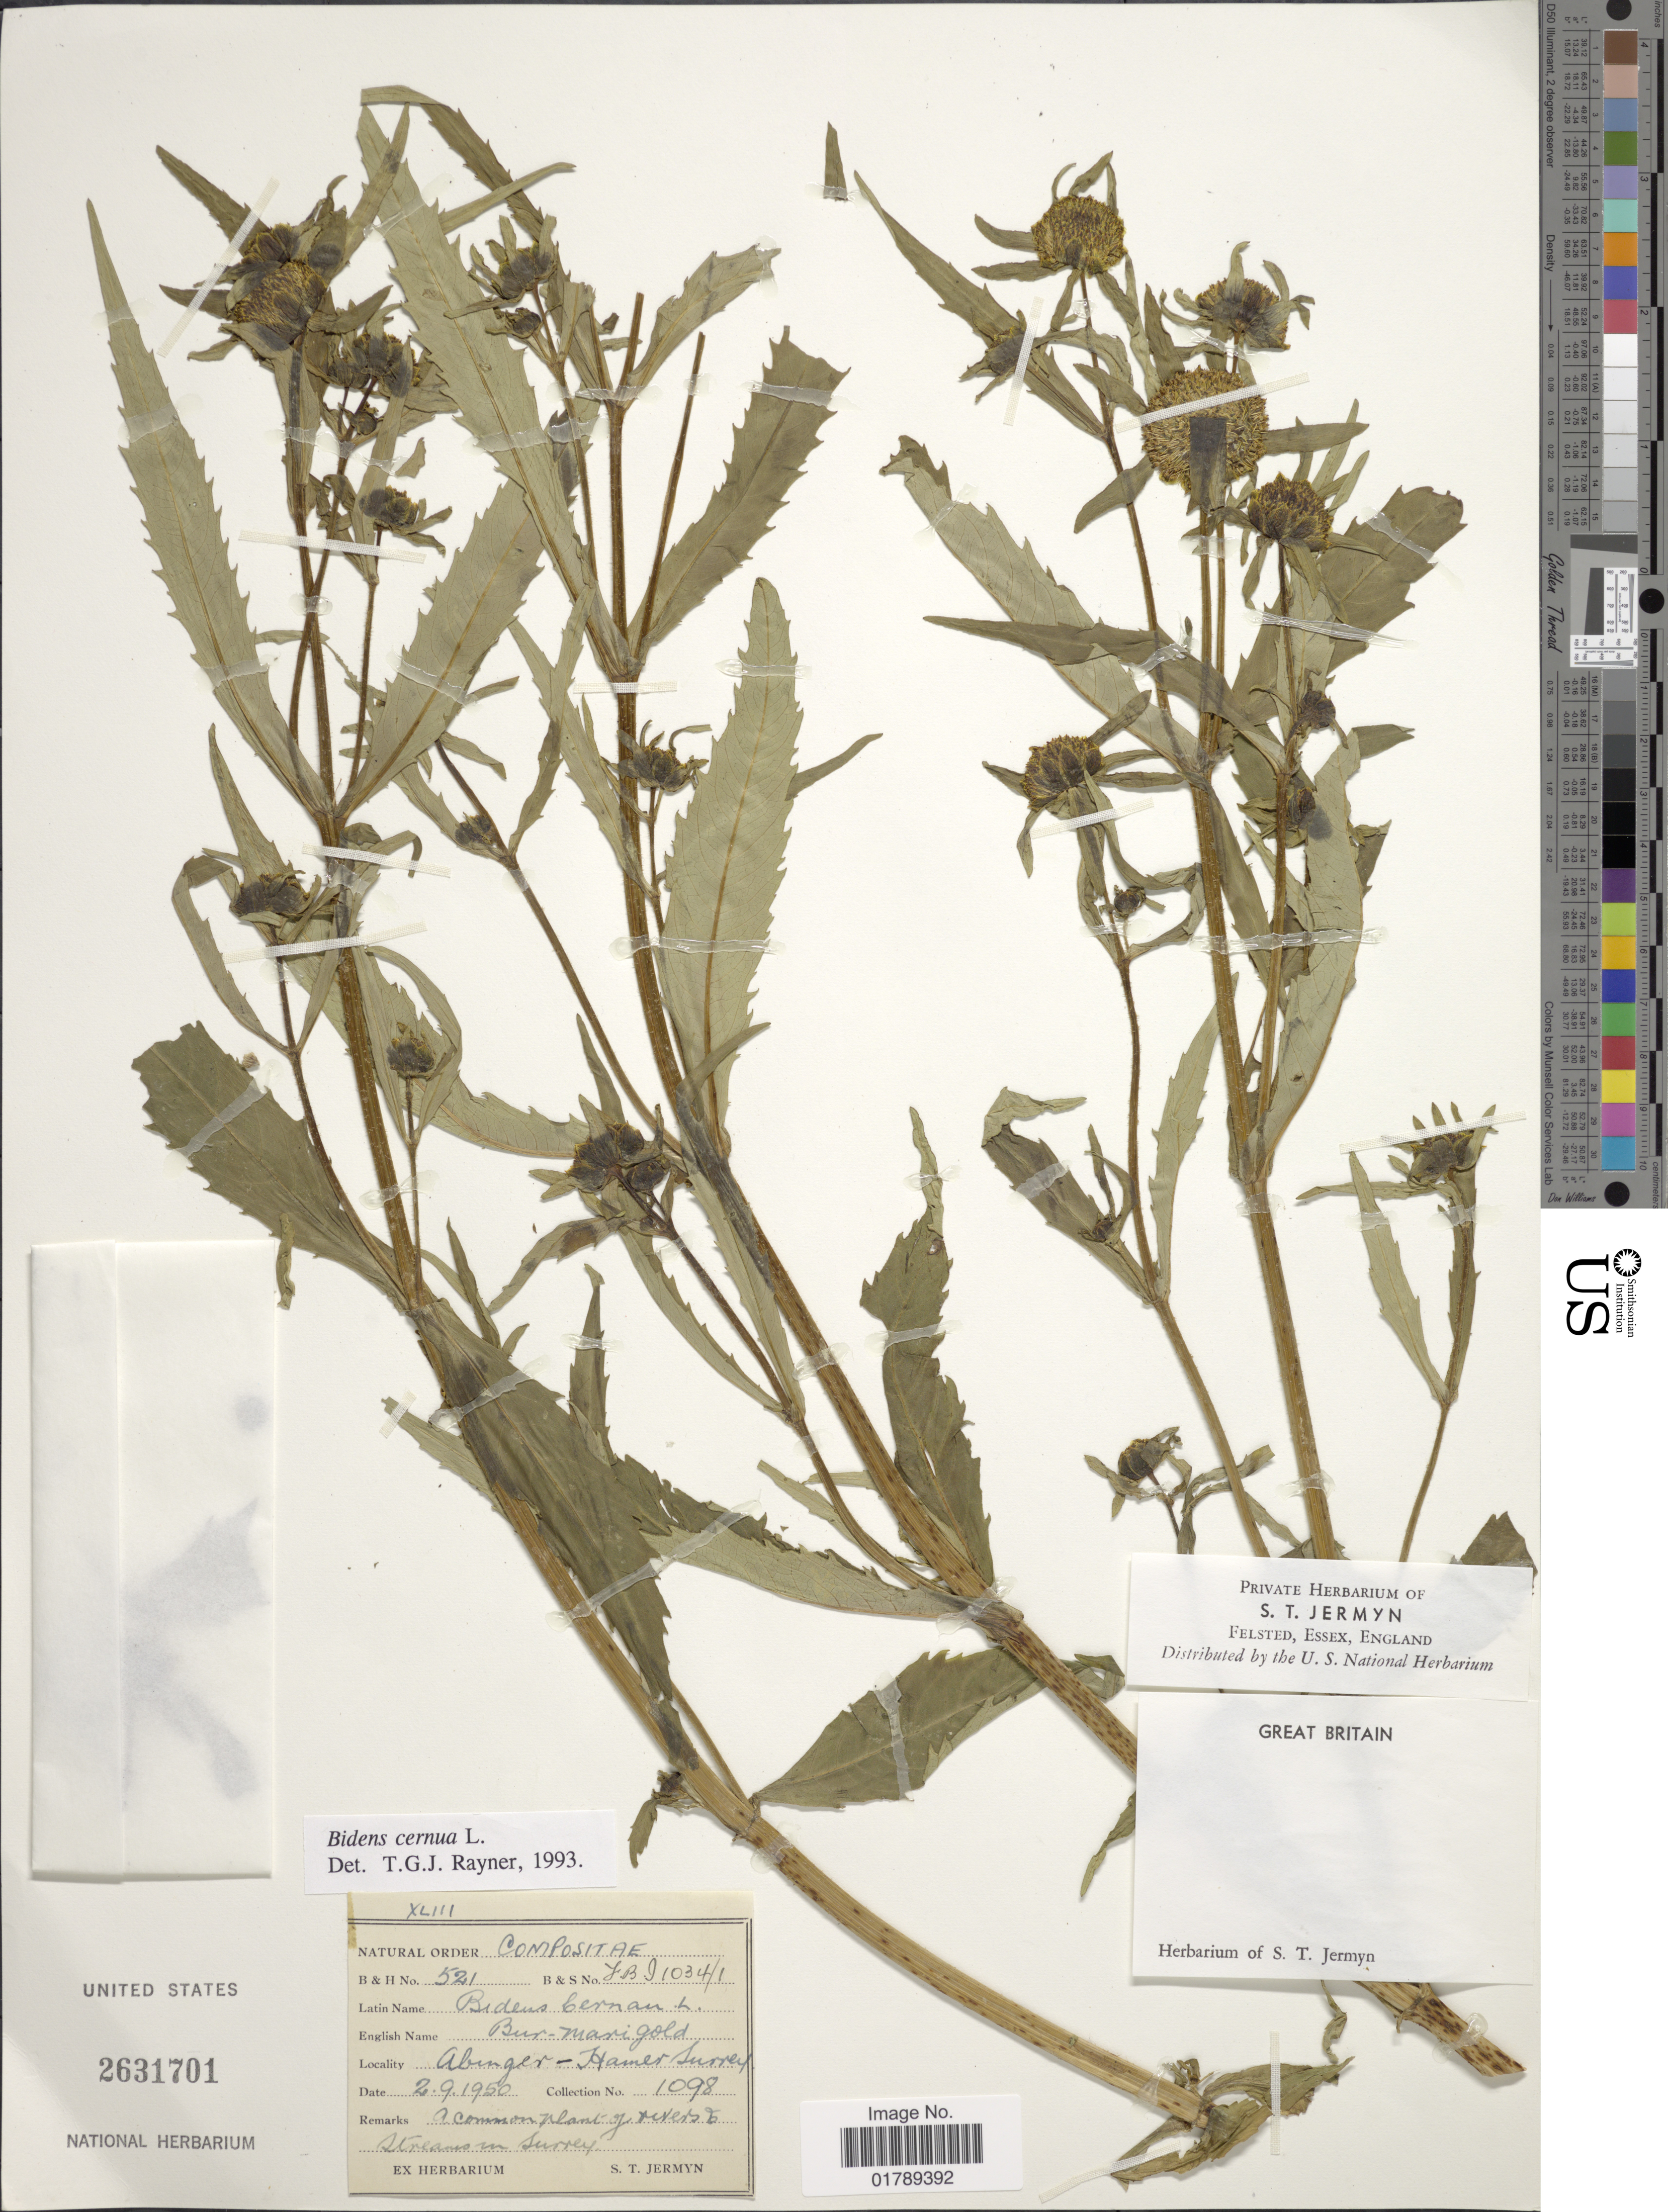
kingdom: Plantae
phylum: Tracheophyta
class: Magnoliopsida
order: Asterales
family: Asteraceae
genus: Bidens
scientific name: Bidens cernua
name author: L.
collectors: S. Jermyn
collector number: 521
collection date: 1950-09-02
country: United Kingdom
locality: Abinger-Hamer Surrey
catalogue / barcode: US 2631701